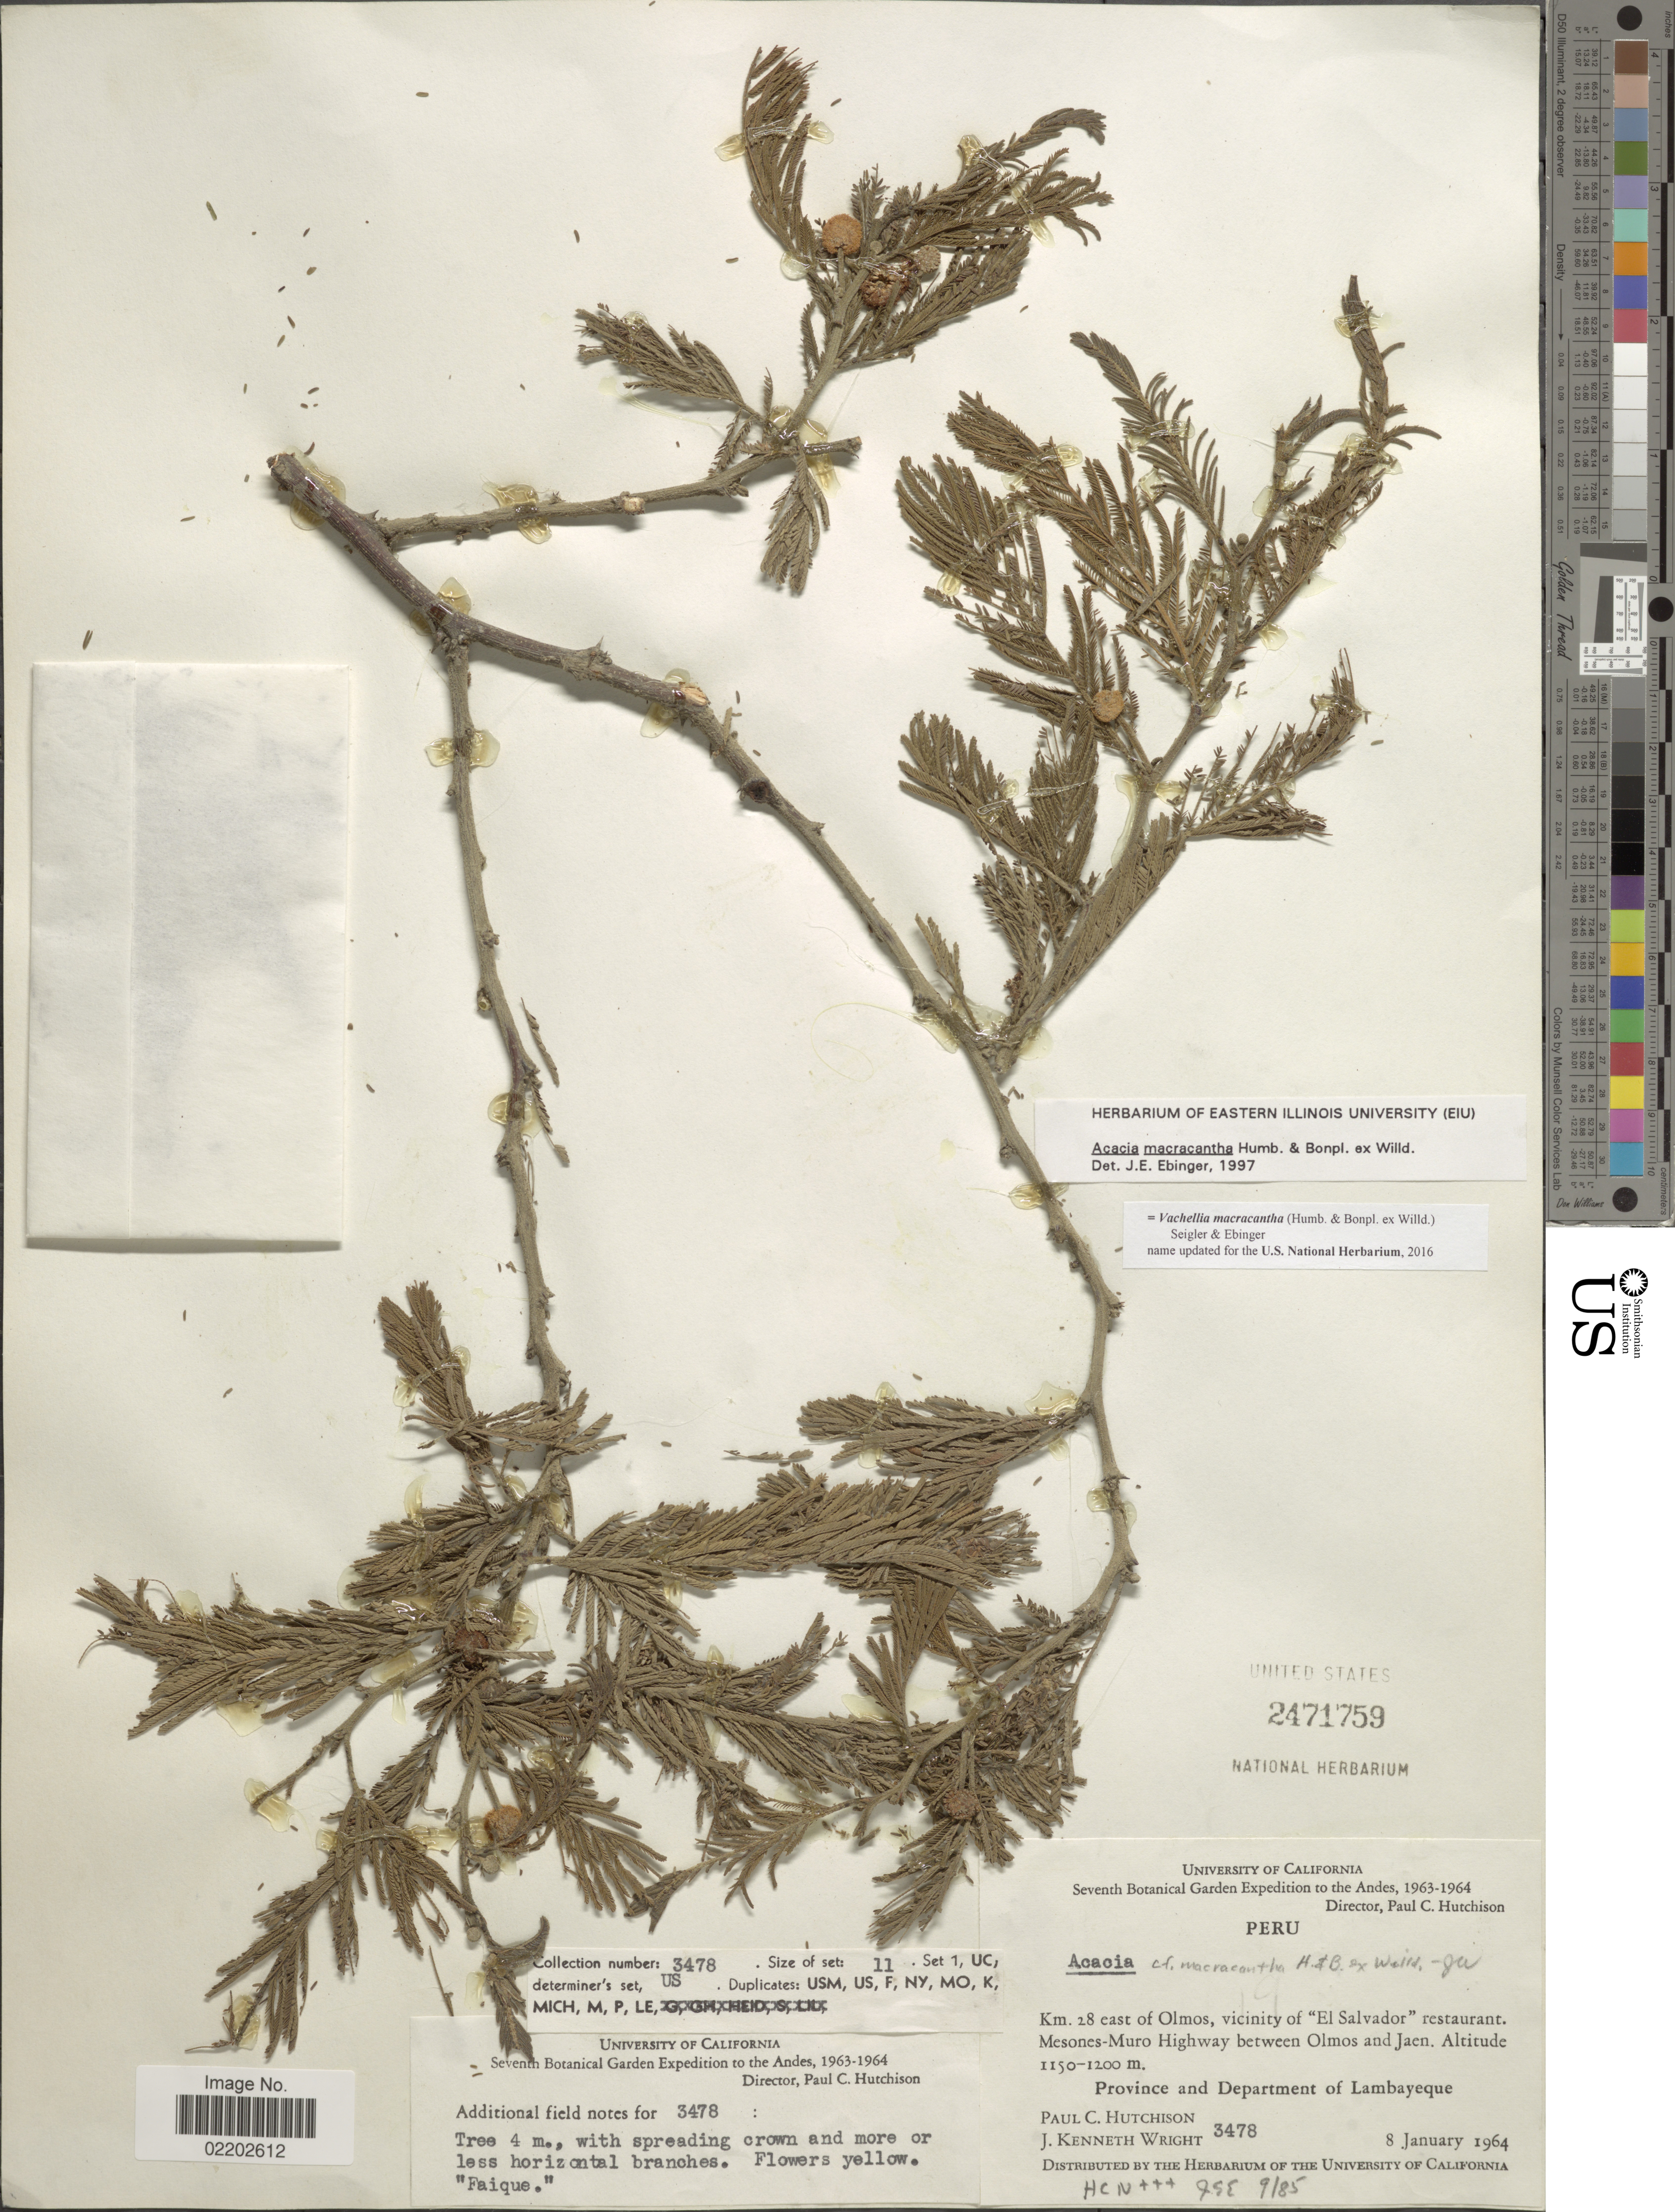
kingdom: Plantae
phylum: Tracheophyta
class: Magnoliopsida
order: Fabales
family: Fabaceae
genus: Vachellia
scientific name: Vachellia macracantha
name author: (Humb. & Bonpl. ex Willd.) Seigler & Ebinger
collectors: P. C. Hutchison & J. K. Wright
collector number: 3478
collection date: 1964-01-08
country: Peru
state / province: Lambayeque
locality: Km.28 east of Olmos, vicinity of "El Salvador" restaurant. Mesones-Muro Highway between Olmos and Jaen. Province and Department of Lambayeque.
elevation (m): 1150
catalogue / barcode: US 2471759